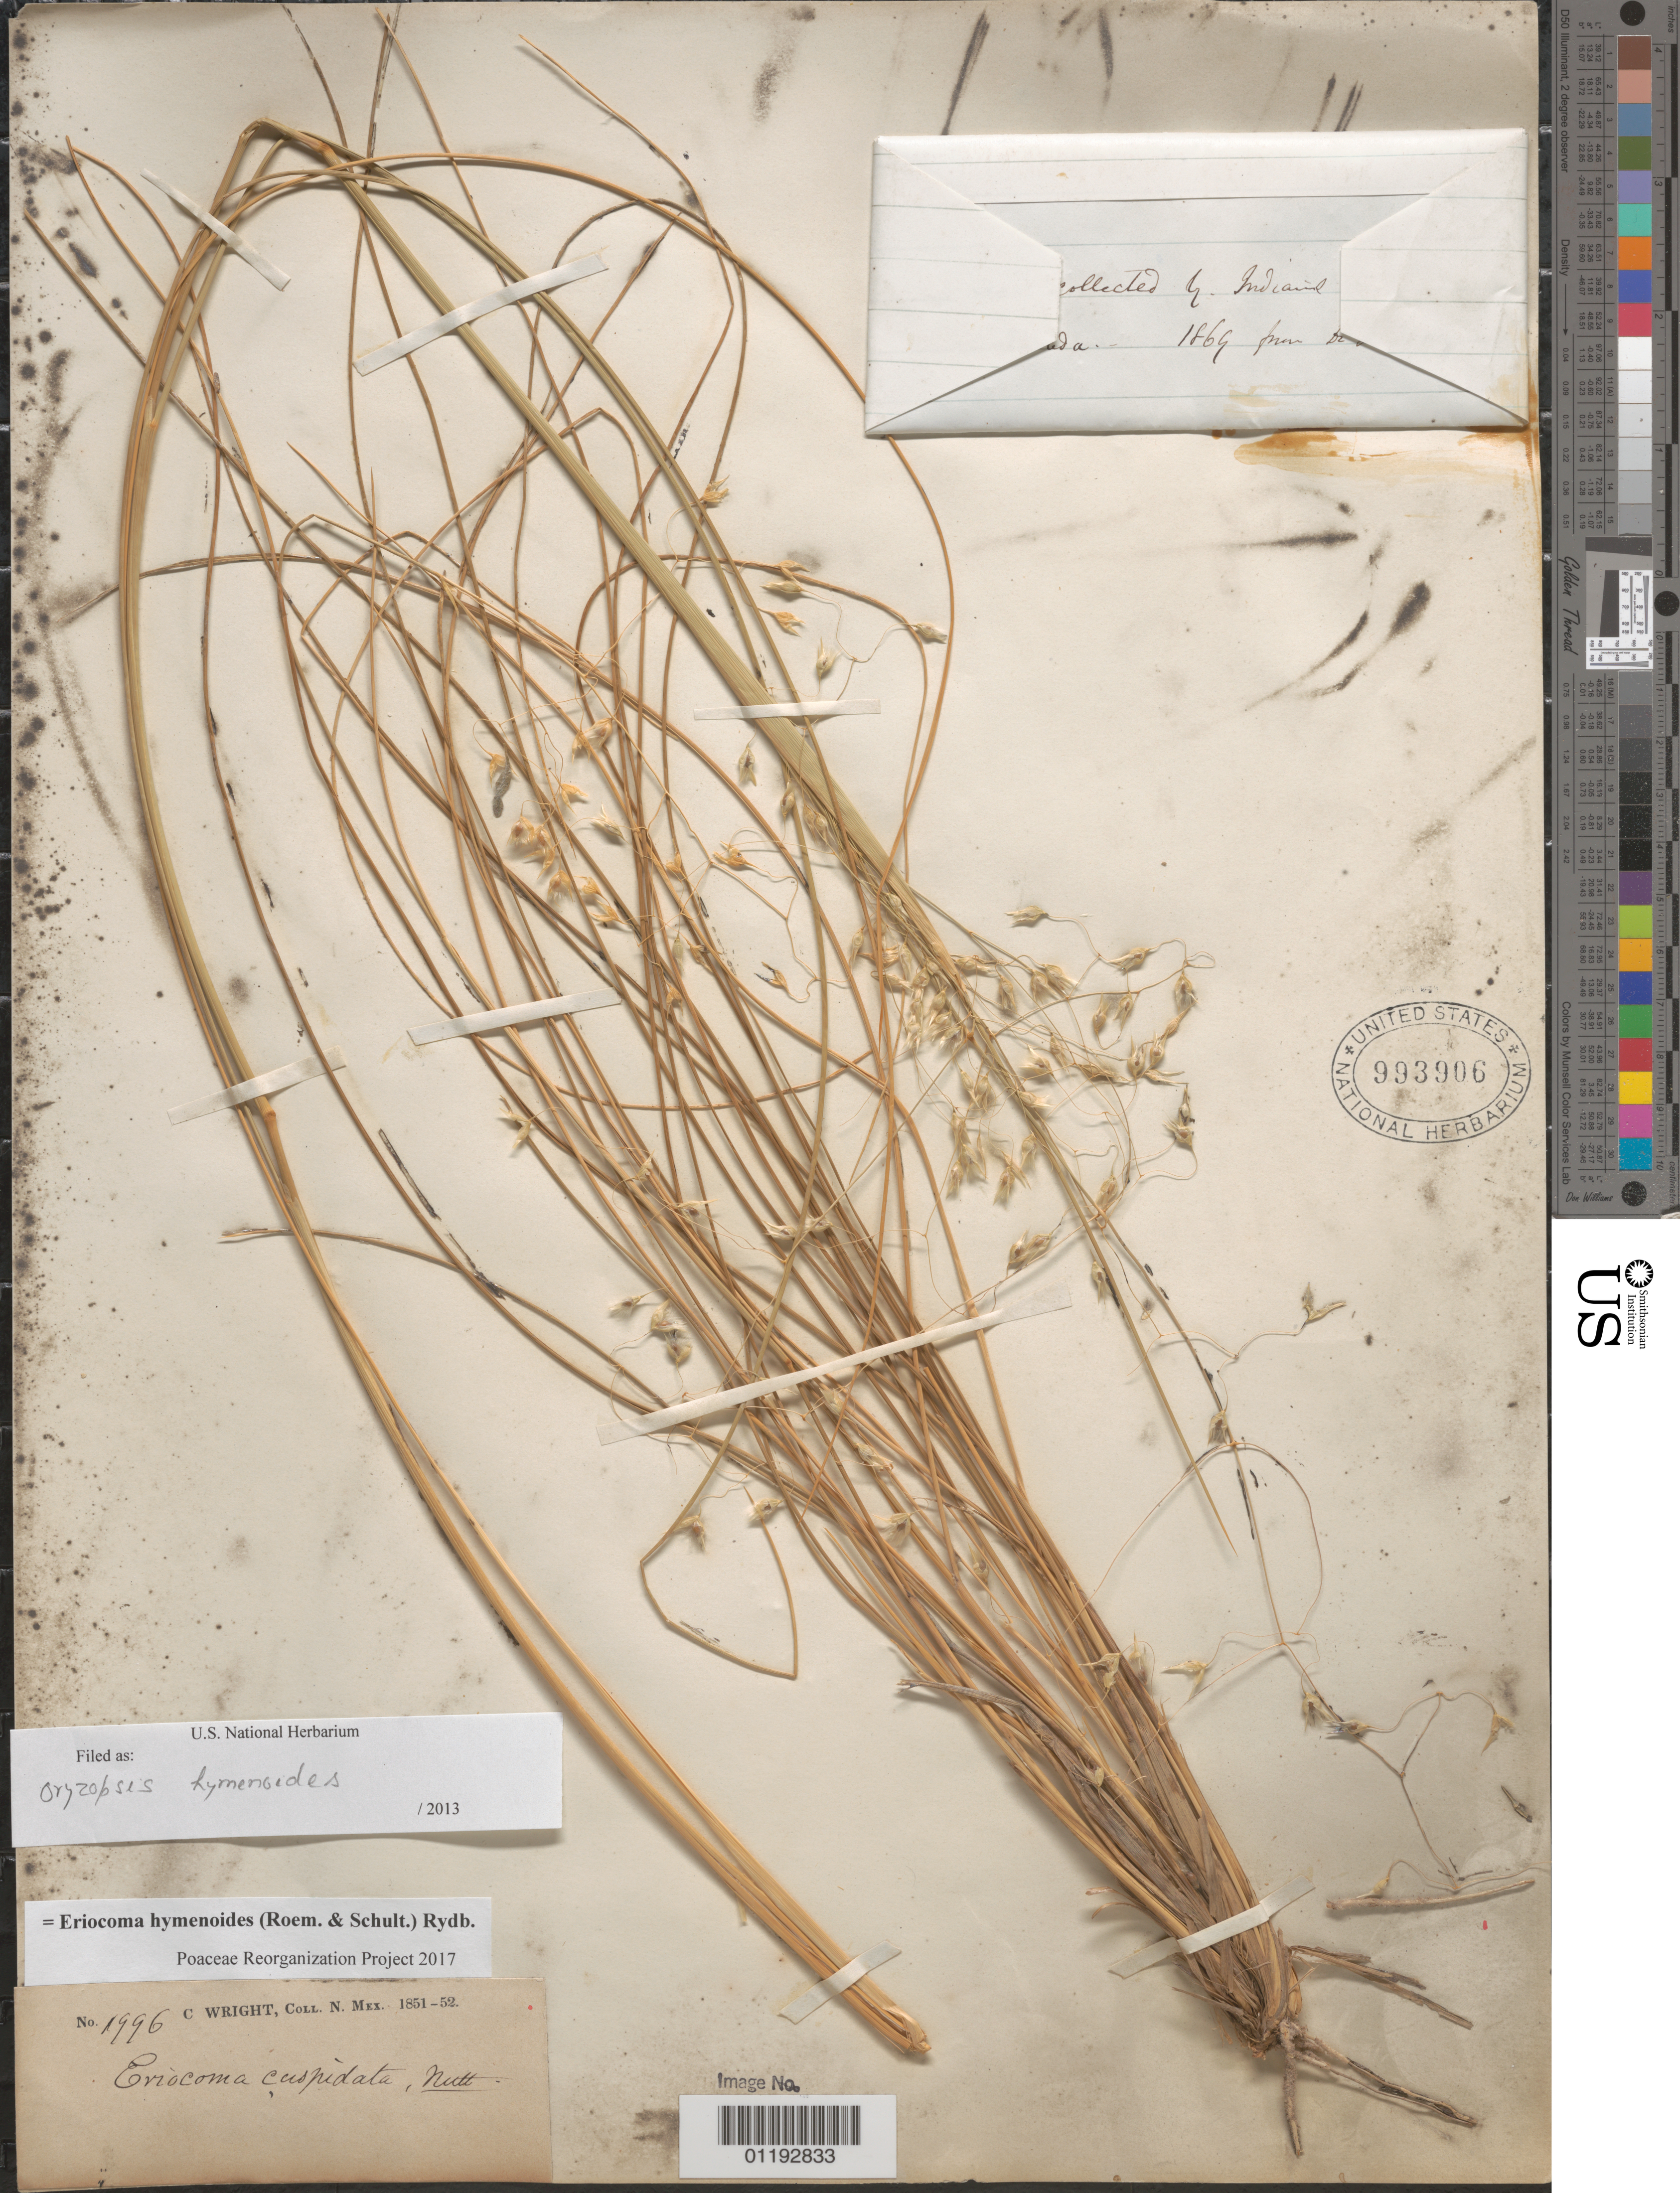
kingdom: Plantae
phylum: Tracheophyta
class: Liliopsida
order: Poales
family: Poaceae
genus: Eriocoma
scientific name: Eriocoma hymenoides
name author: (Roem. & Schult.) Rydb.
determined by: Poaceae Reorganization Project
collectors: C. Wright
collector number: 1996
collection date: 1851/1852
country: United States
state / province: New Mexico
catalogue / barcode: US 993906